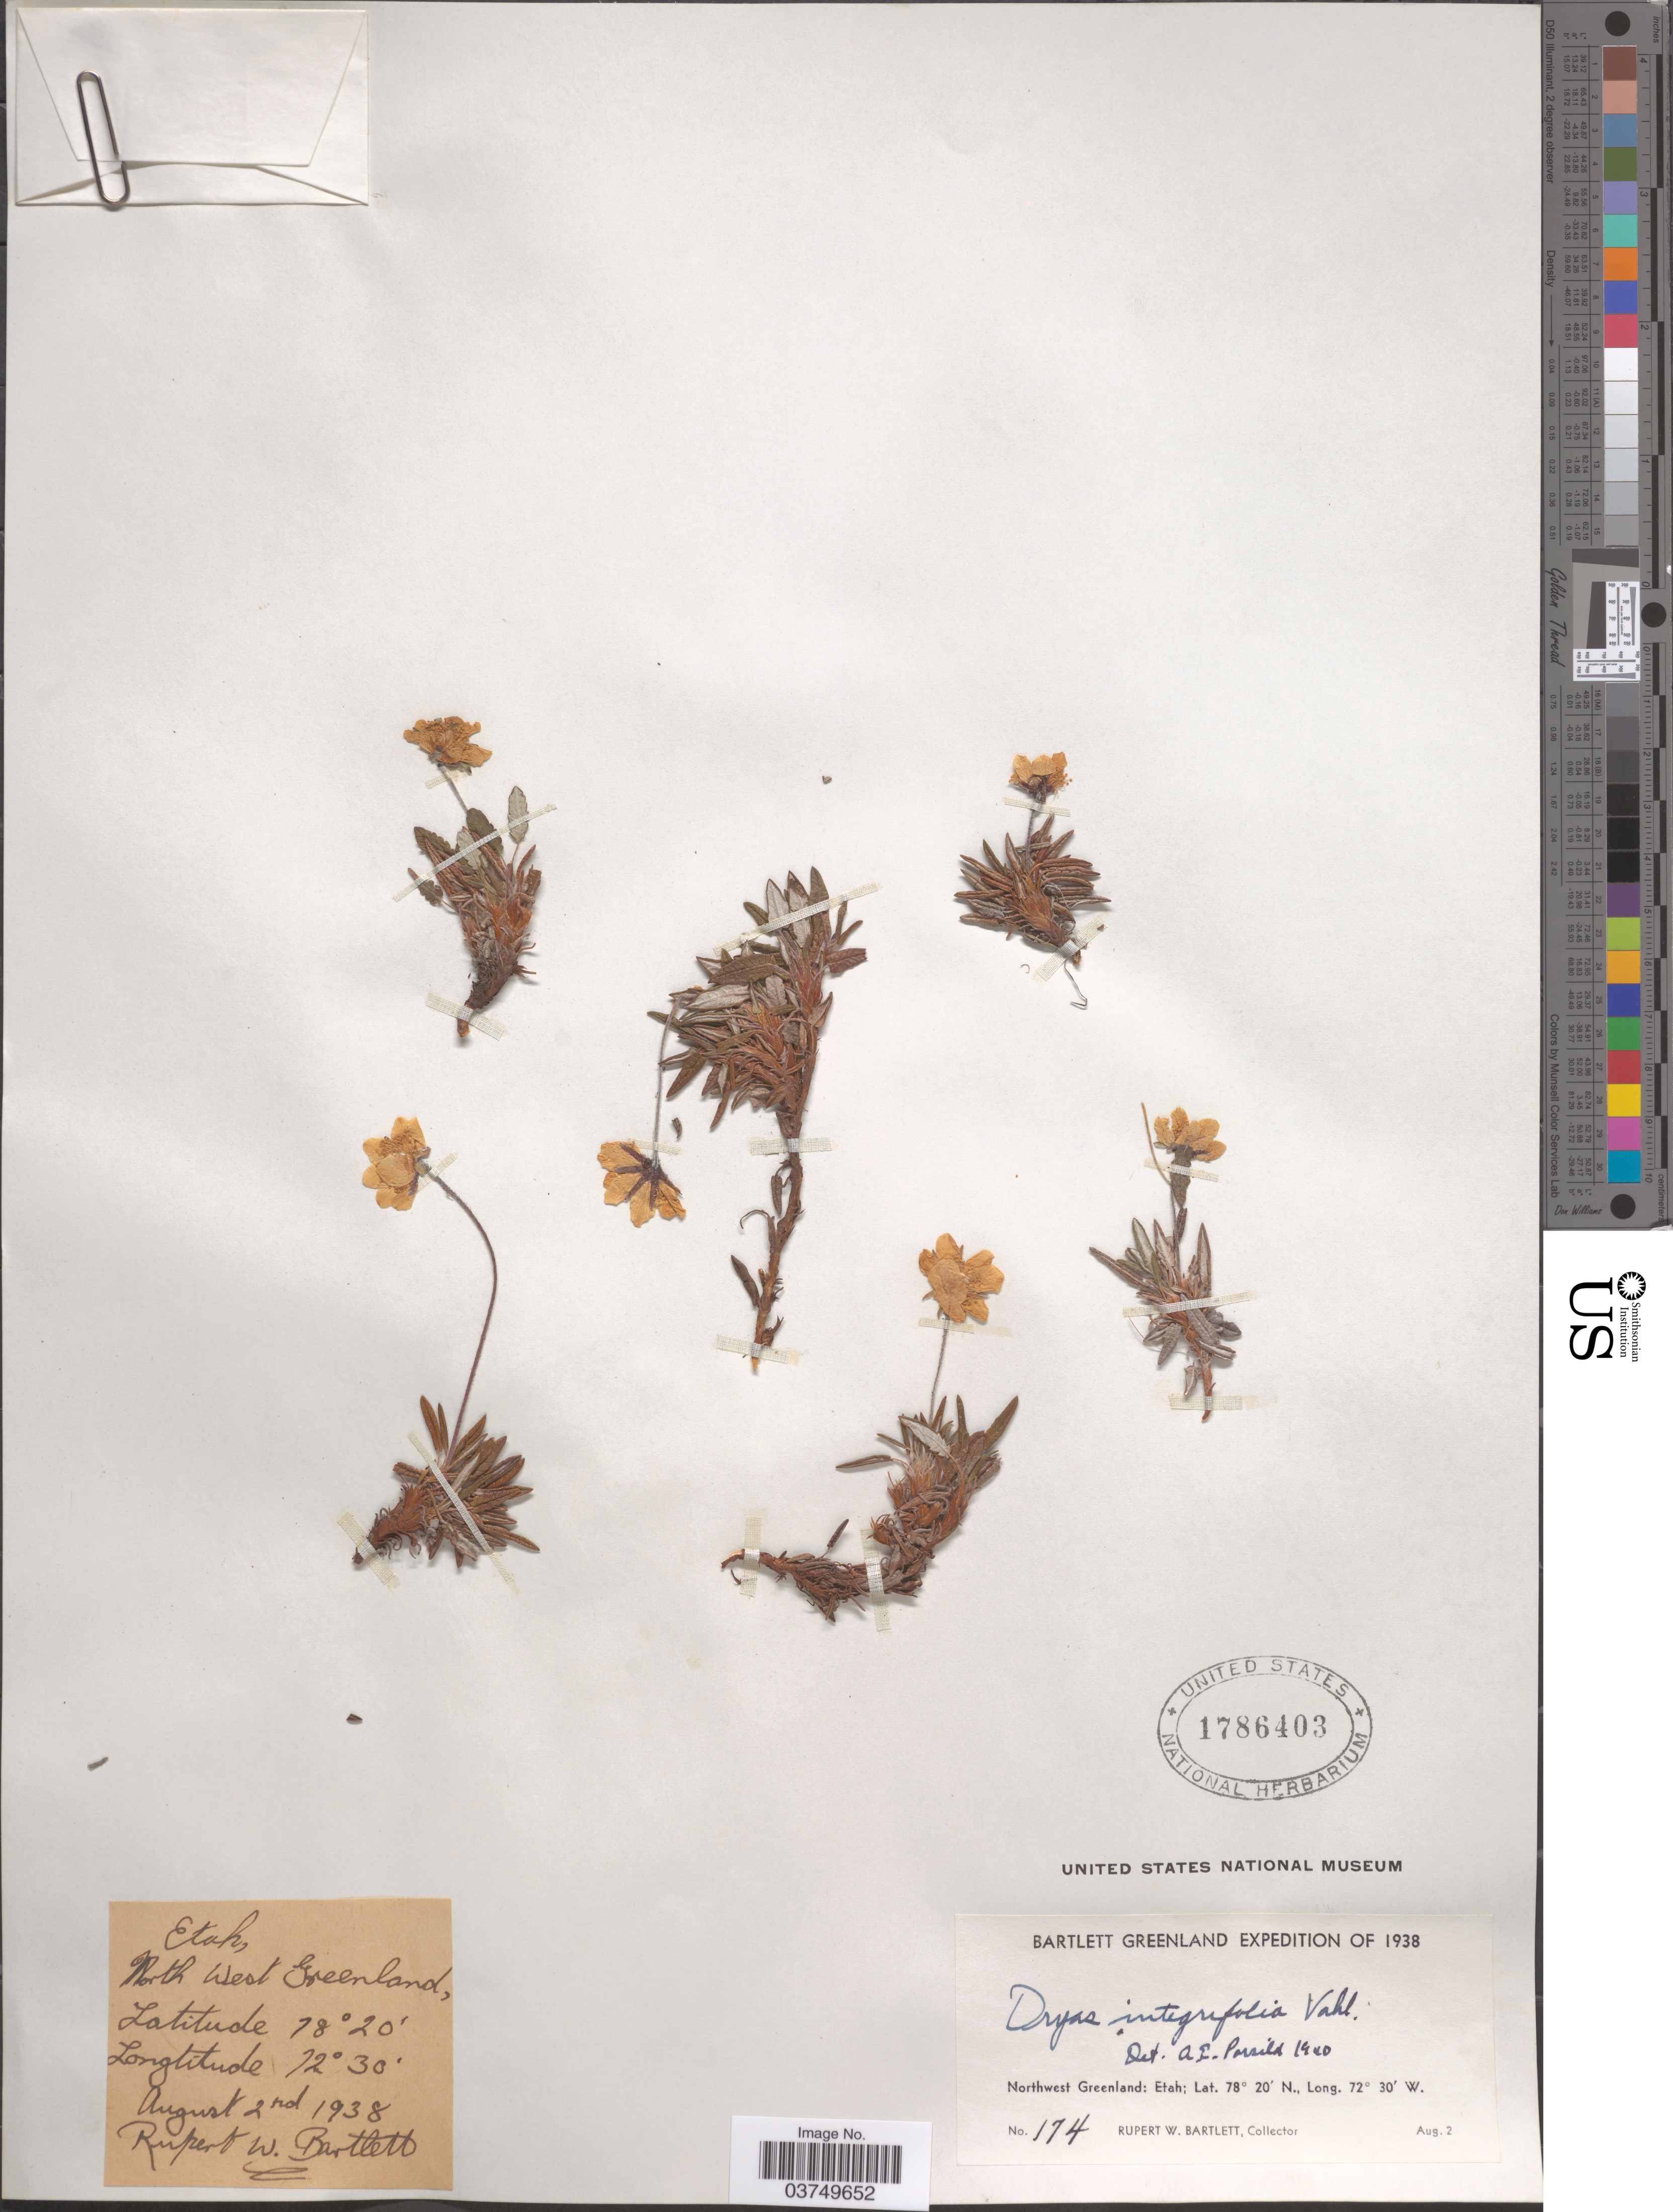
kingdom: Plantae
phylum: Tracheophyta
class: Magnoliopsida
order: Rosales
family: Rosaceae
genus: Dryas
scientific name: Dryas integrifolia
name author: Vahl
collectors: R. W. Bartlett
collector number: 174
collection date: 1938-08-02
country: Greenland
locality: Northwest Greenland: Etah.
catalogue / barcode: US 1786403